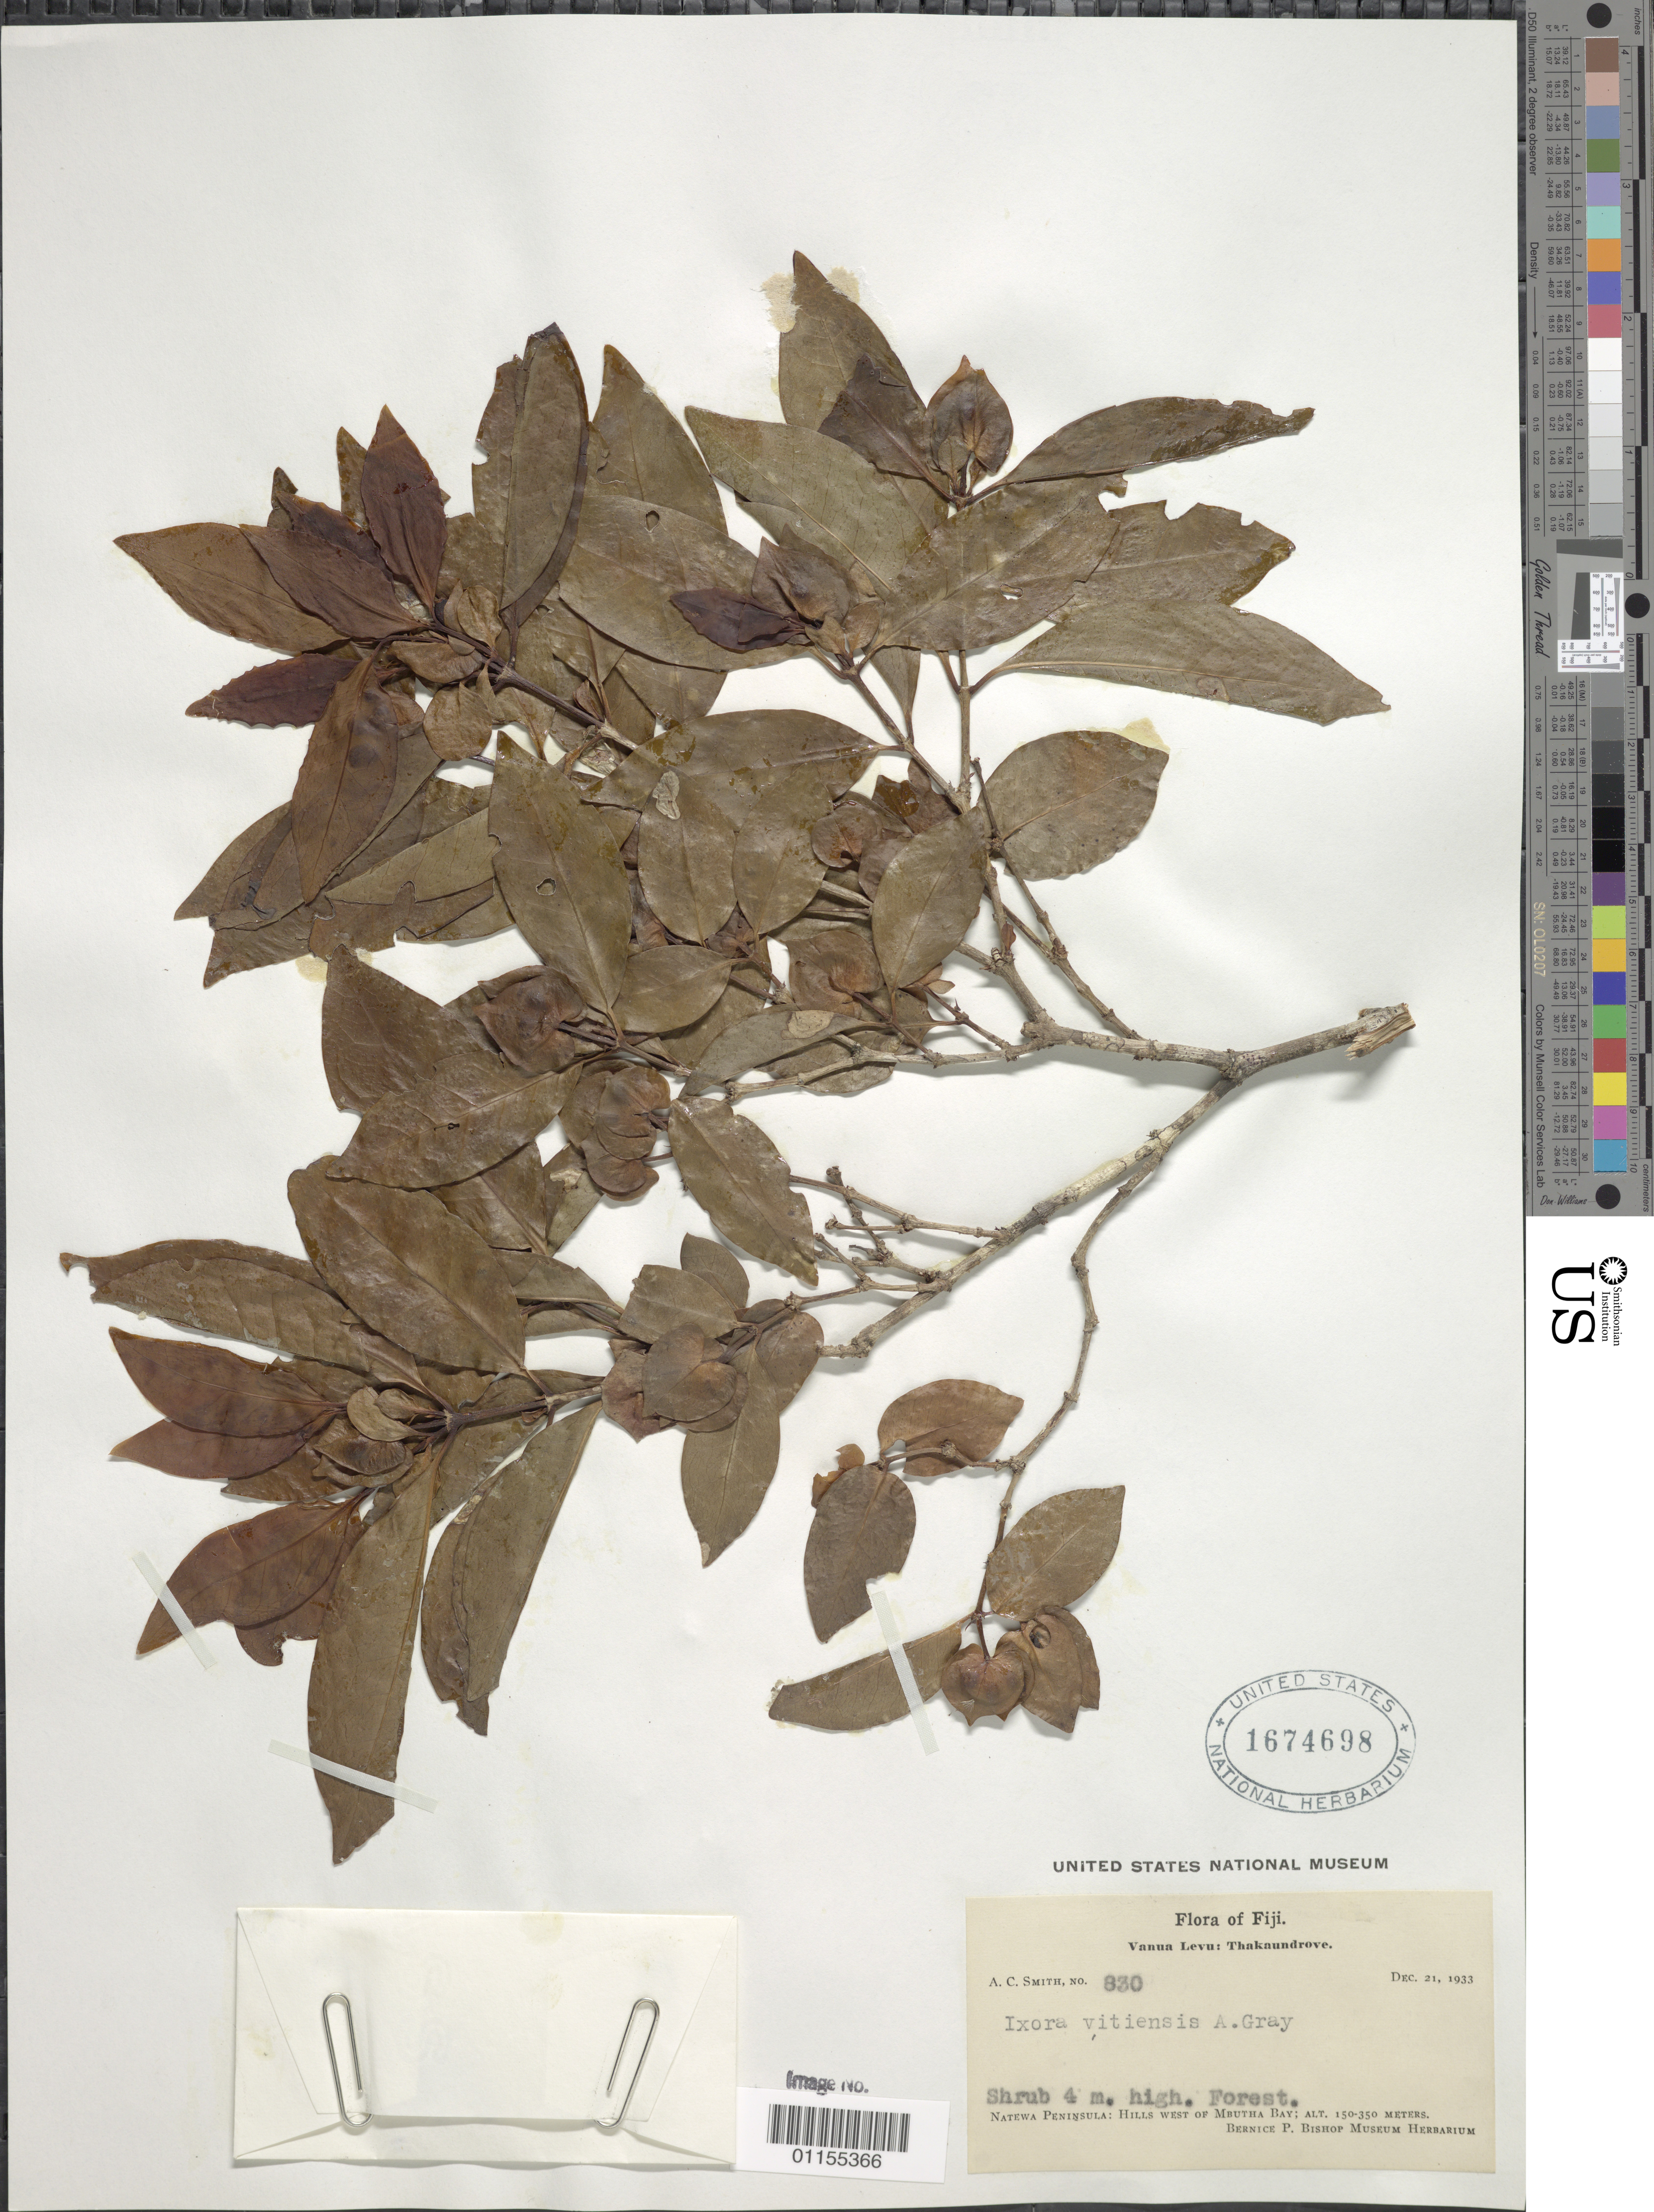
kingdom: Plantae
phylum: Tracheophyta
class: Magnoliopsida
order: Gentianales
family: Rubiaceae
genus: Ixora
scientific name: Ixora vitiensis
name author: A. Gray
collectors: A. C. Smith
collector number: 830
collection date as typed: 21 Dec 1933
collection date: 1933-12-21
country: Fiji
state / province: Northern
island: Vanua Levu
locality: Natewa Peninsula, hills W of Mbutha Bay; Thakaundrove.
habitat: Forest.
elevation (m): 150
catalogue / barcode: US 1674698